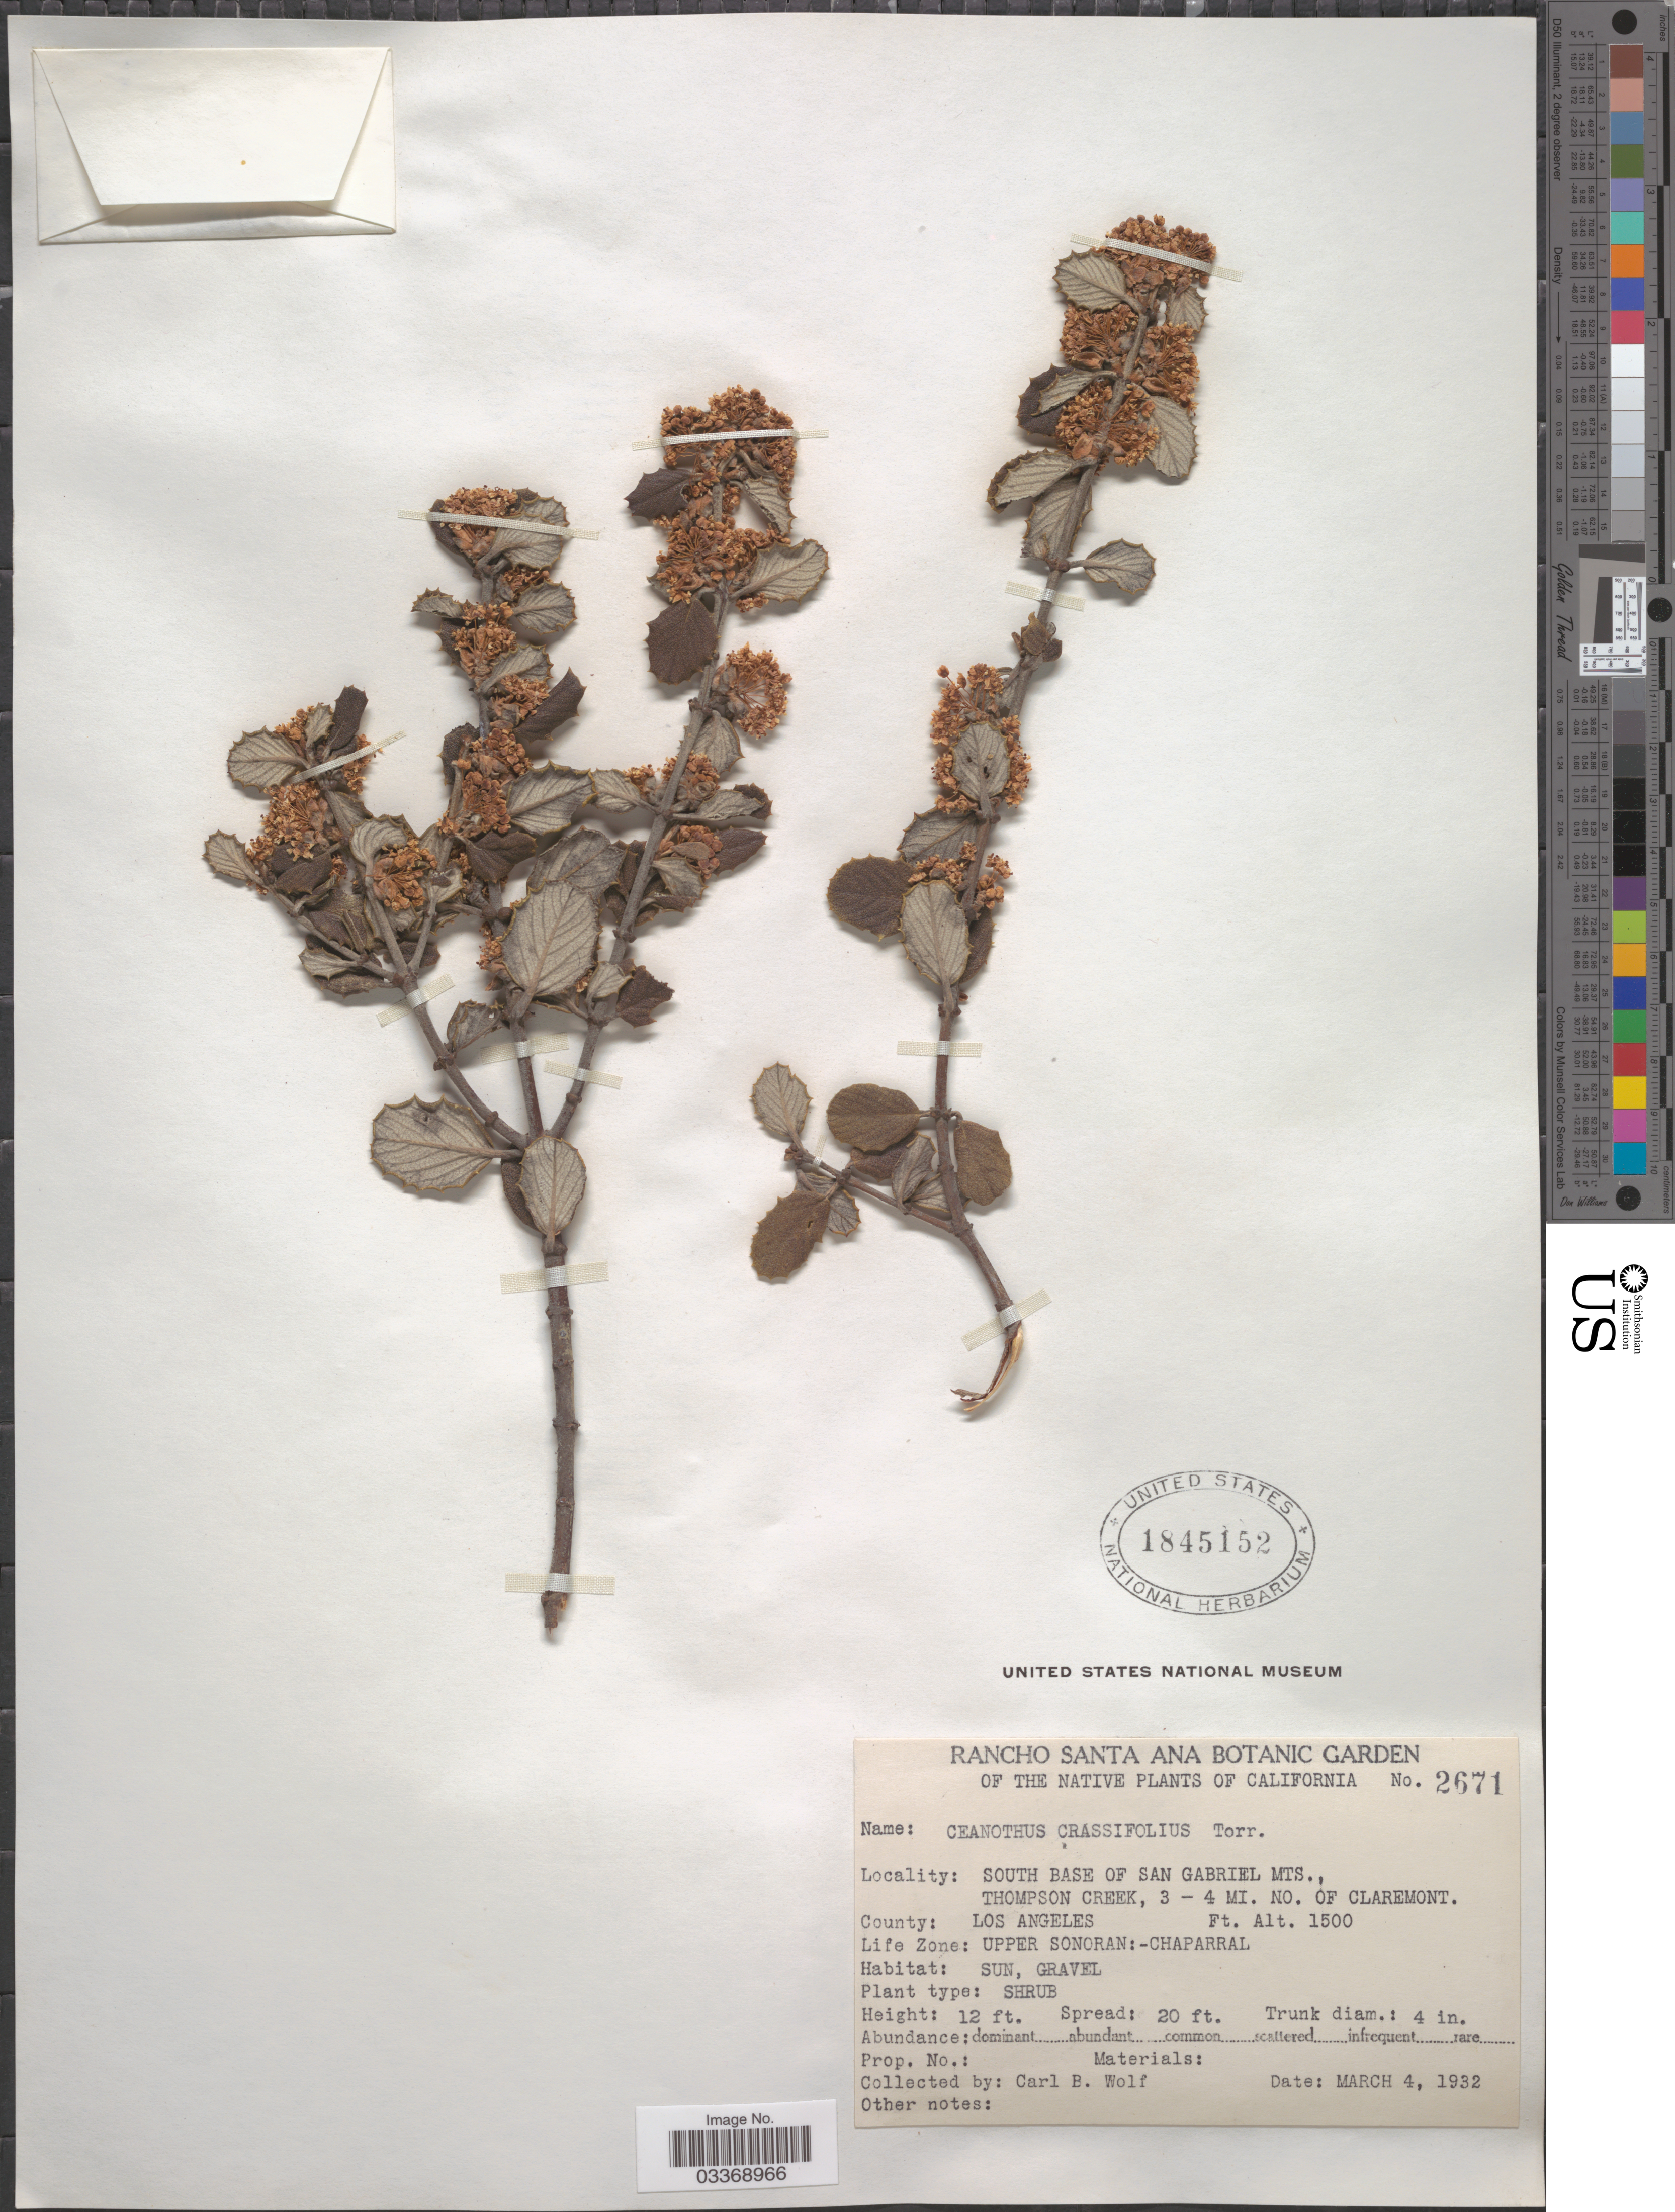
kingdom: Plantae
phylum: Tracheophyta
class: Magnoliopsida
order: Rosales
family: Rhamnaceae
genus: Ceanothus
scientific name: Ceanothus crassifolius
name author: Torr.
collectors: C. B. Wolf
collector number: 2671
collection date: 1932-03-04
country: United States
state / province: California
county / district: Los Angeles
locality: South base of San Gabriel Mts., Thompson Cree, 3 - 4 Mi. NO. of Claremont. County: Los Angeles. Life Zone: Upper Sonoran:-Chaparral.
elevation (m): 457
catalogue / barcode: US 1845152